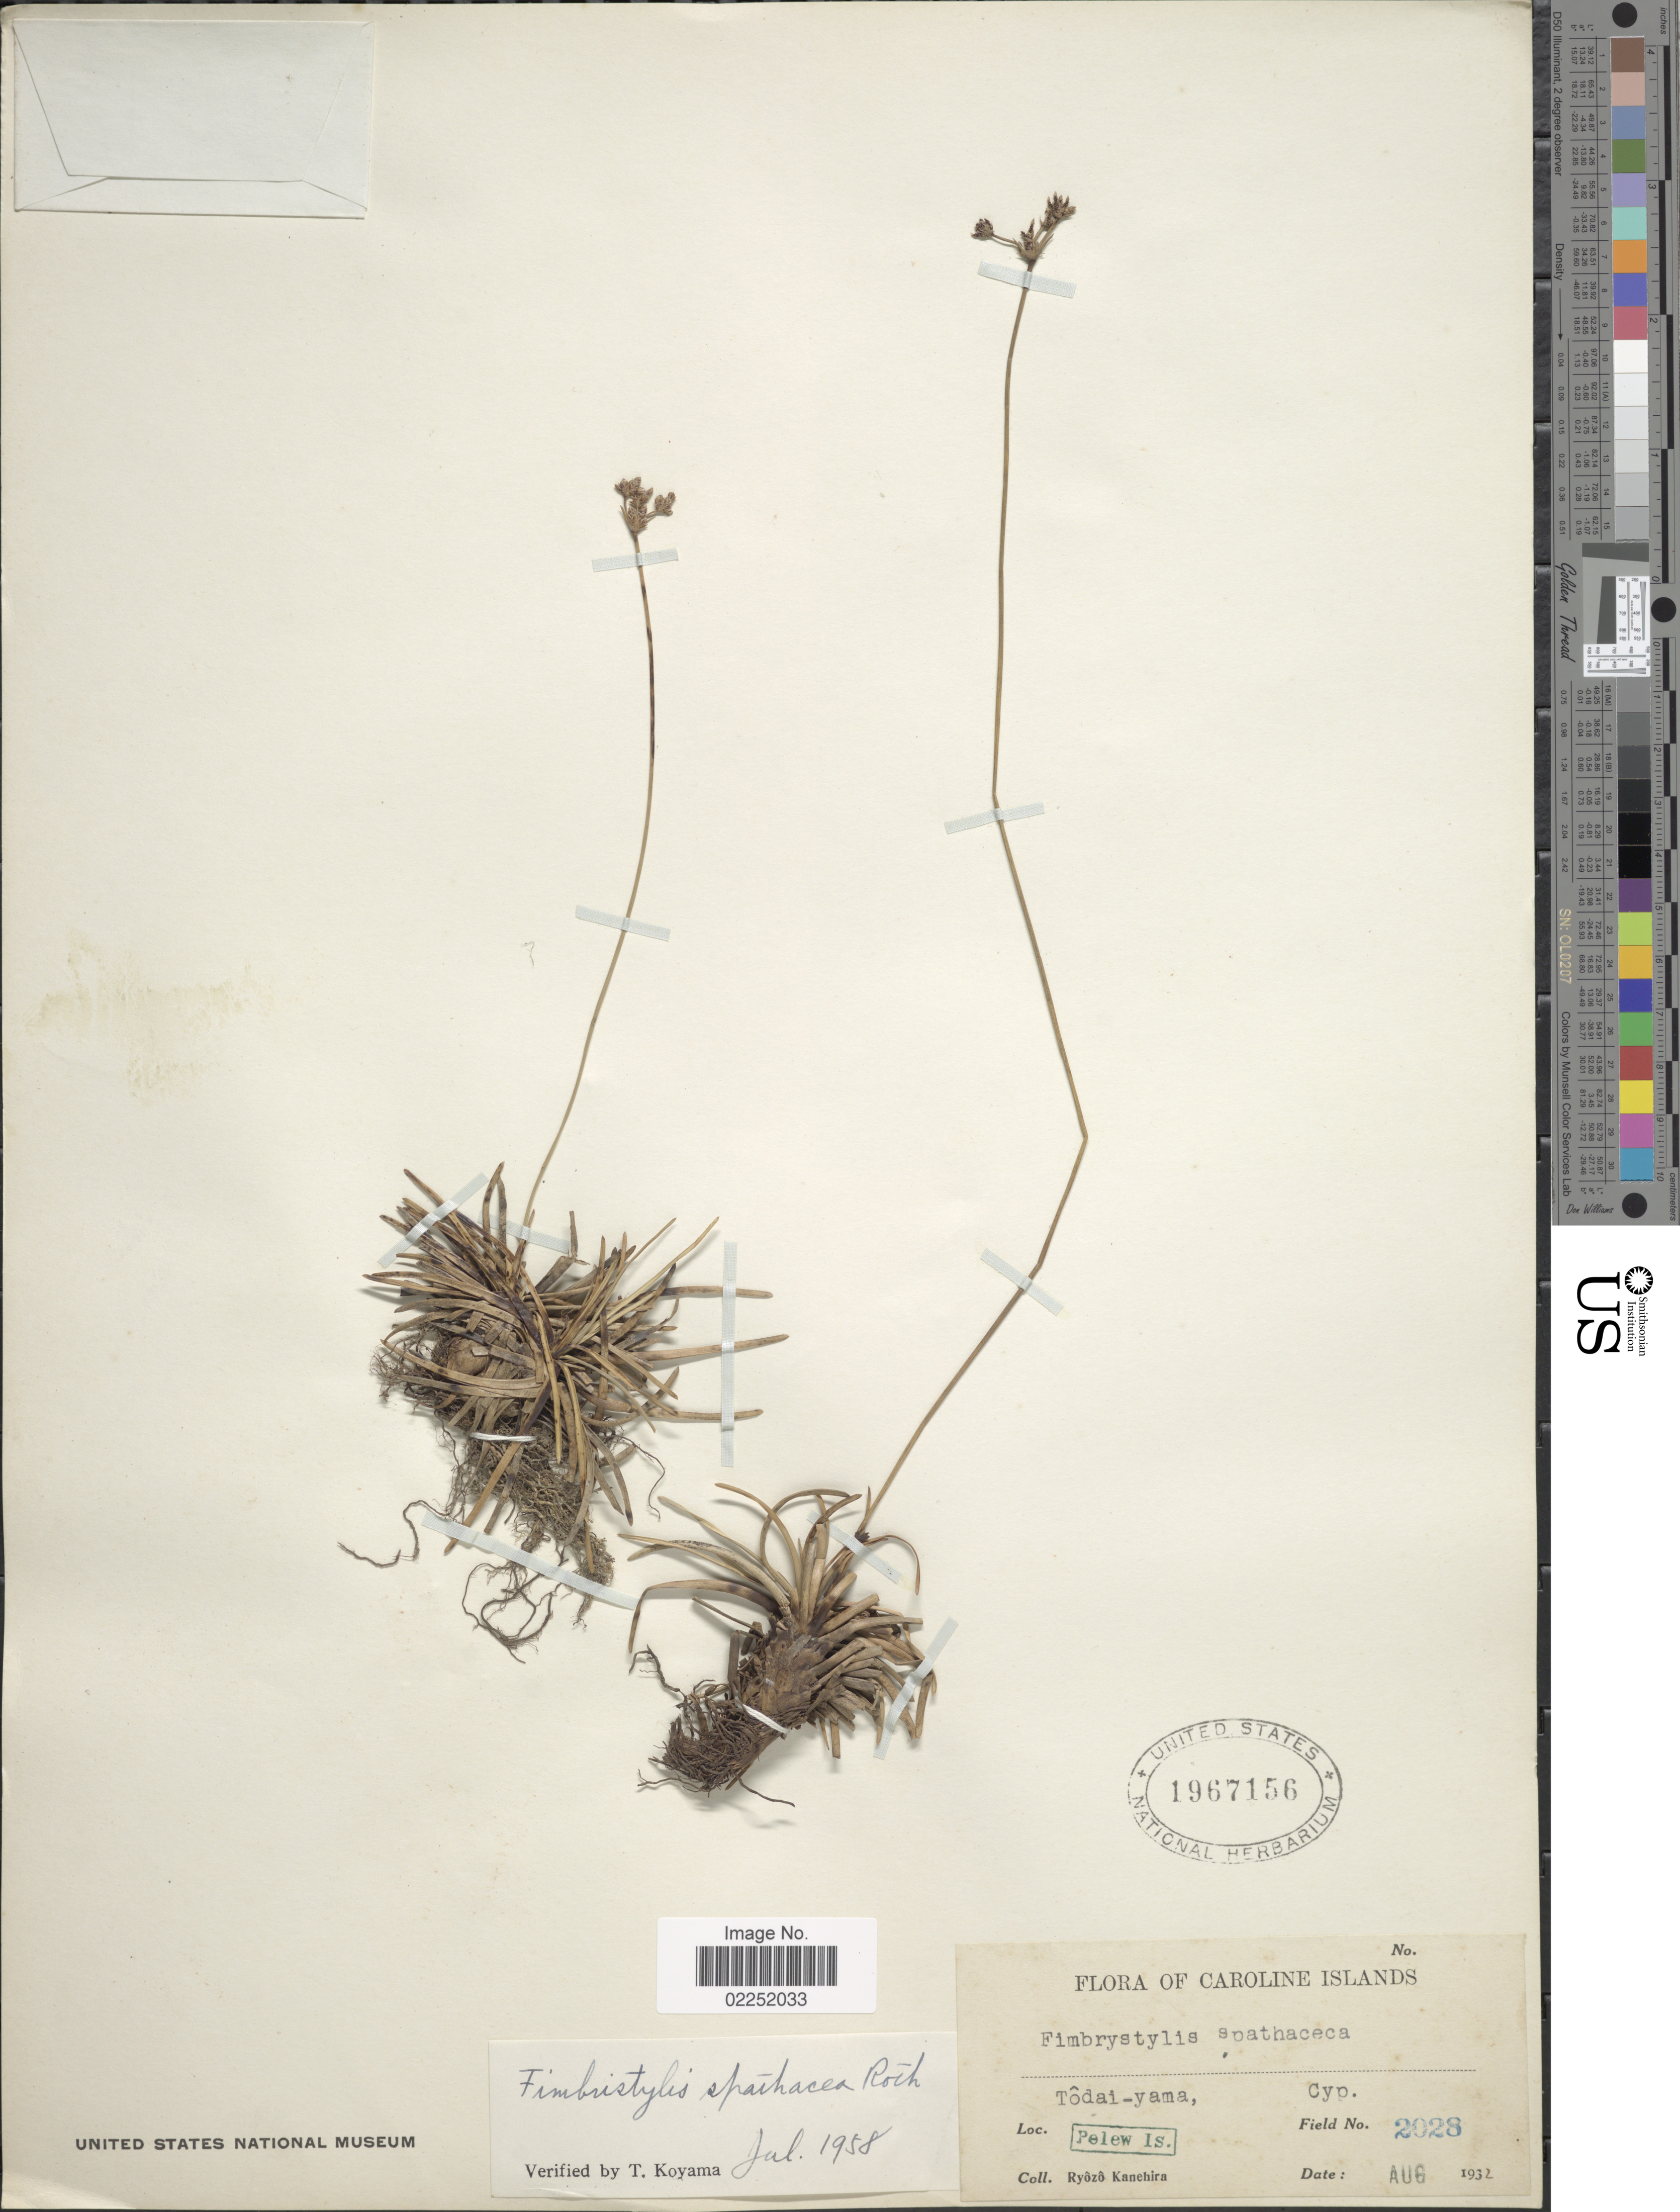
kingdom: Plantae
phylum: Tracheophyta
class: Liliopsida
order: Poales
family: Cyperaceae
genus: Fimbristylis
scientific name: Fimbristylis cymosa subsp. spathacea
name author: (Roth) T. Koyama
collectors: R. Kanehira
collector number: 2028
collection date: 1932-08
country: Palau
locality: Caroline Islands, Tôdai-yama, Pelew Is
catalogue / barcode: US 1967156